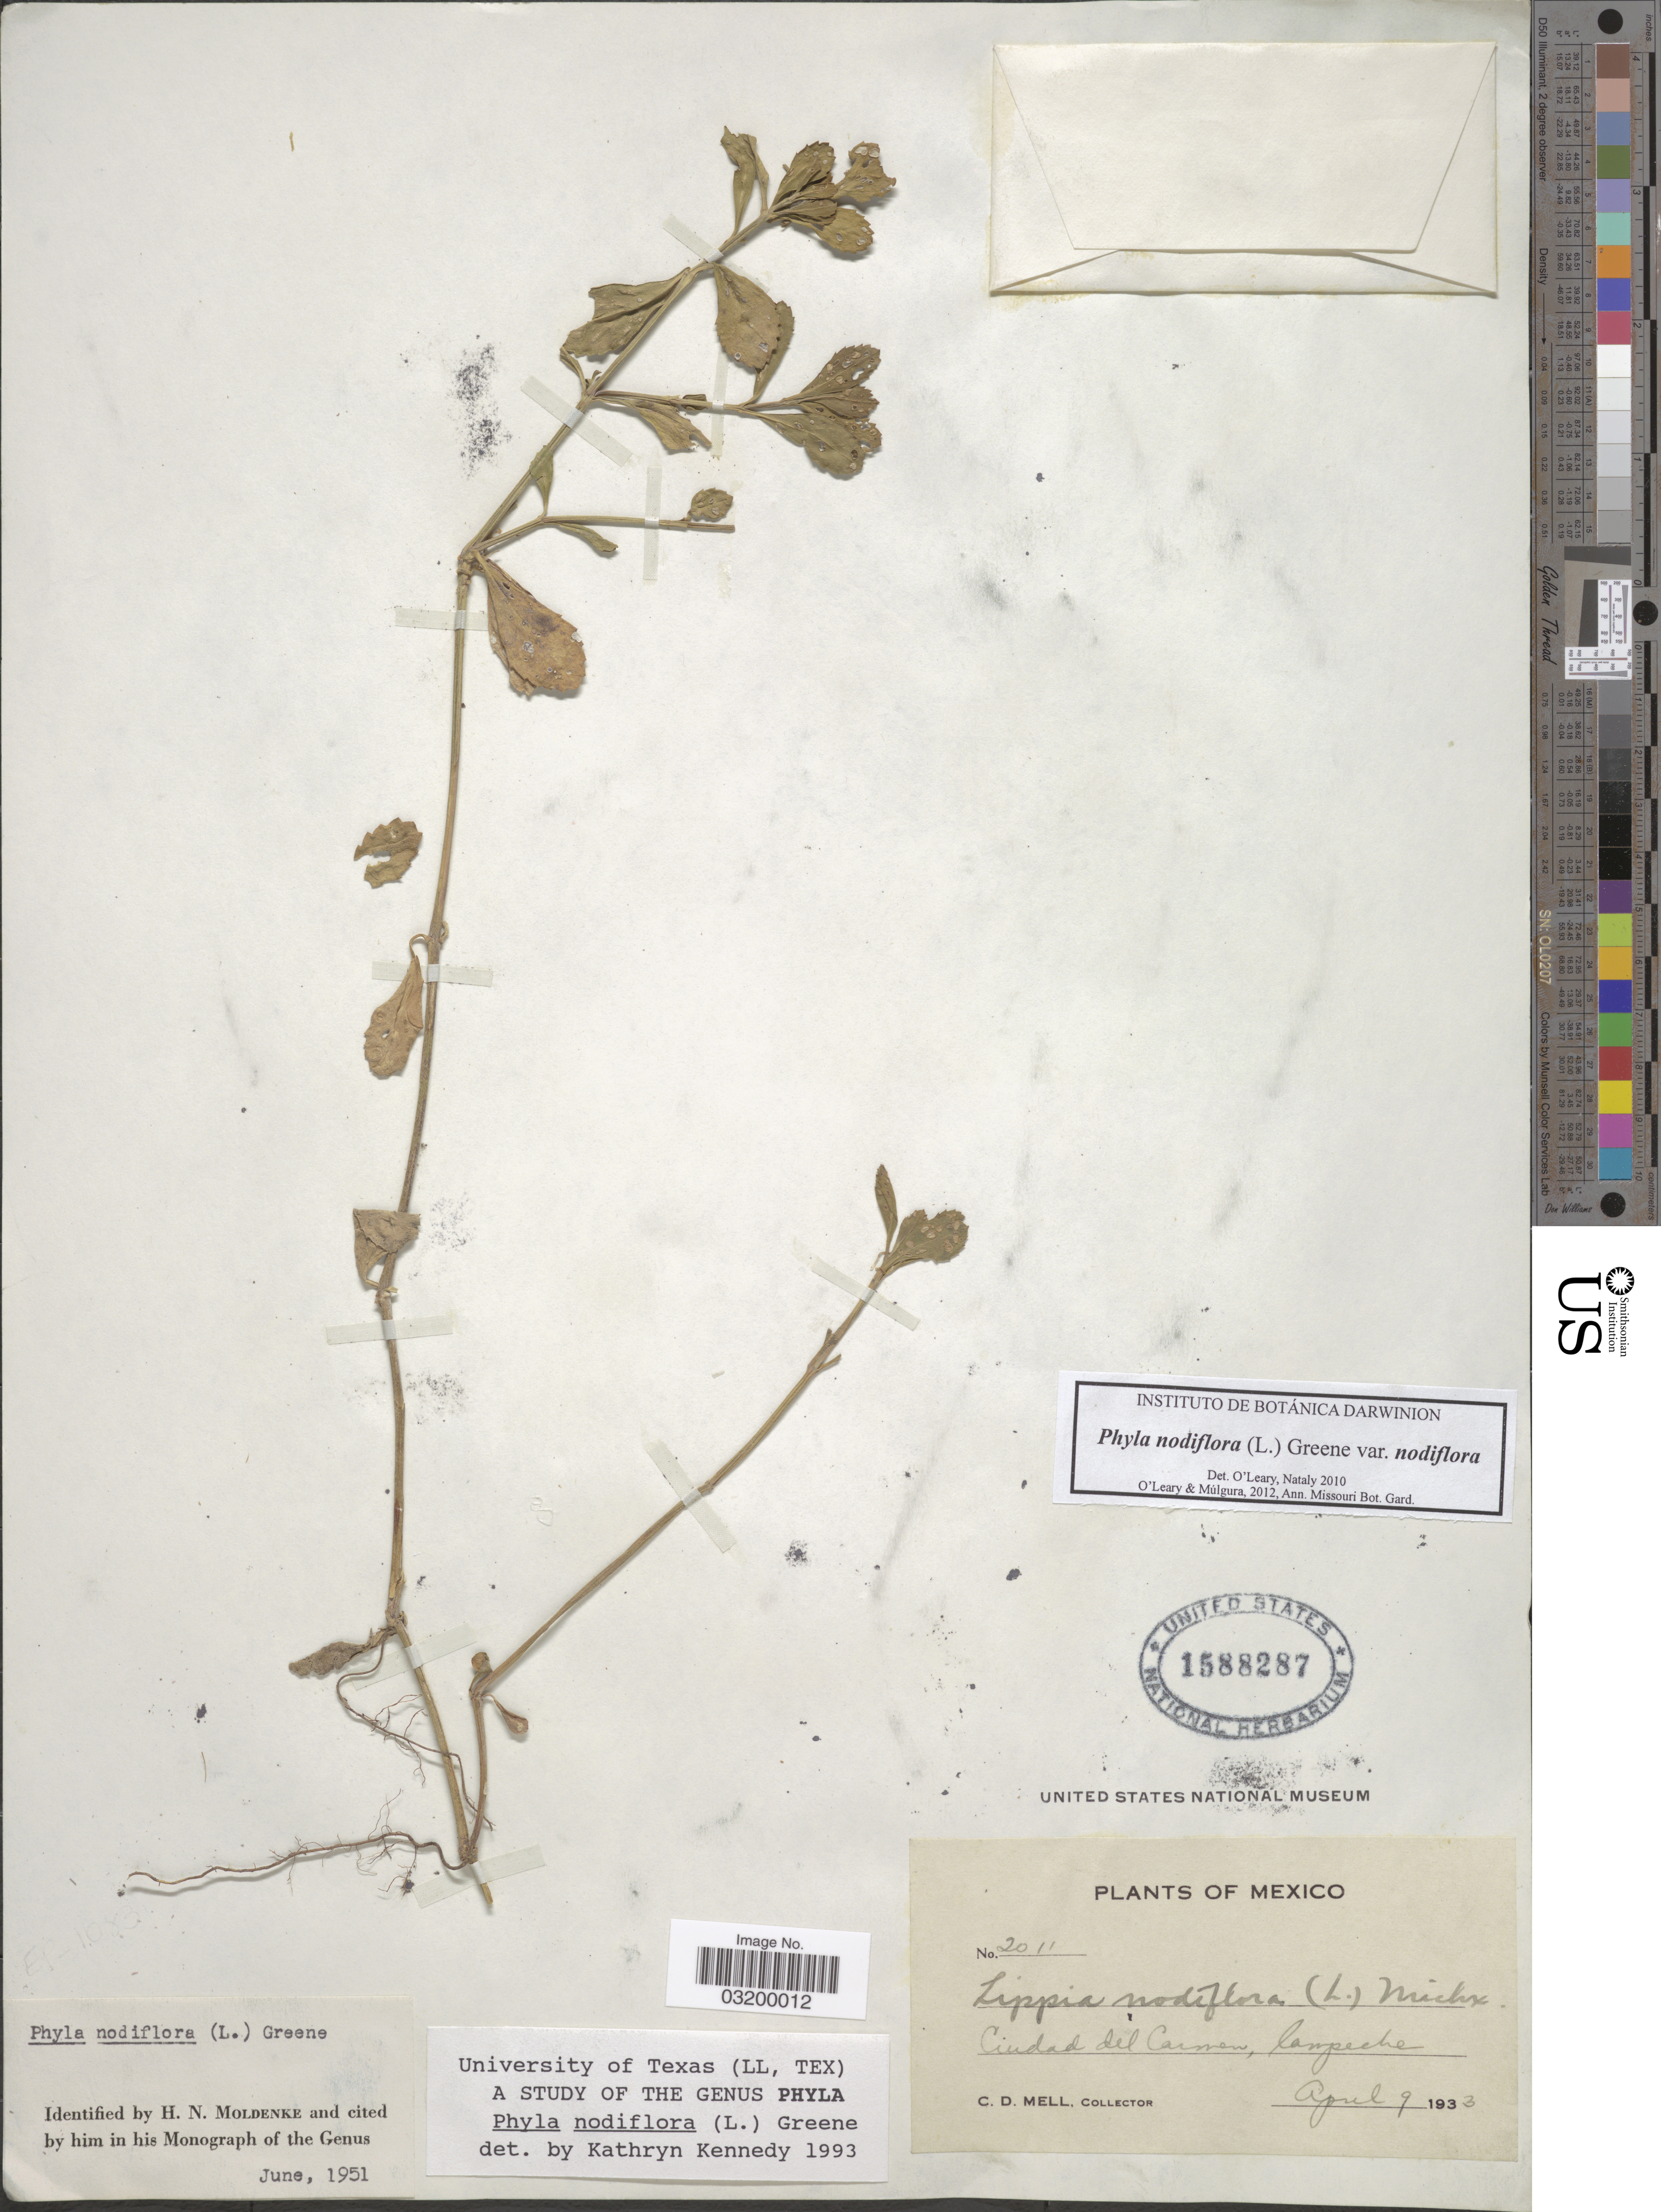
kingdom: Plantae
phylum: Tracheophyta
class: Magnoliopsida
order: Lamiales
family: Verbenaceae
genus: Phyla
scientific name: Phyla nodiflora var. nodiflora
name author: (L.) Greene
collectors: C. D. Mell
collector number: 2011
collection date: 1933-04-09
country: Mexico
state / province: Campeche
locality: Ciudad del Carmen.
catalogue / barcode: US 1588287